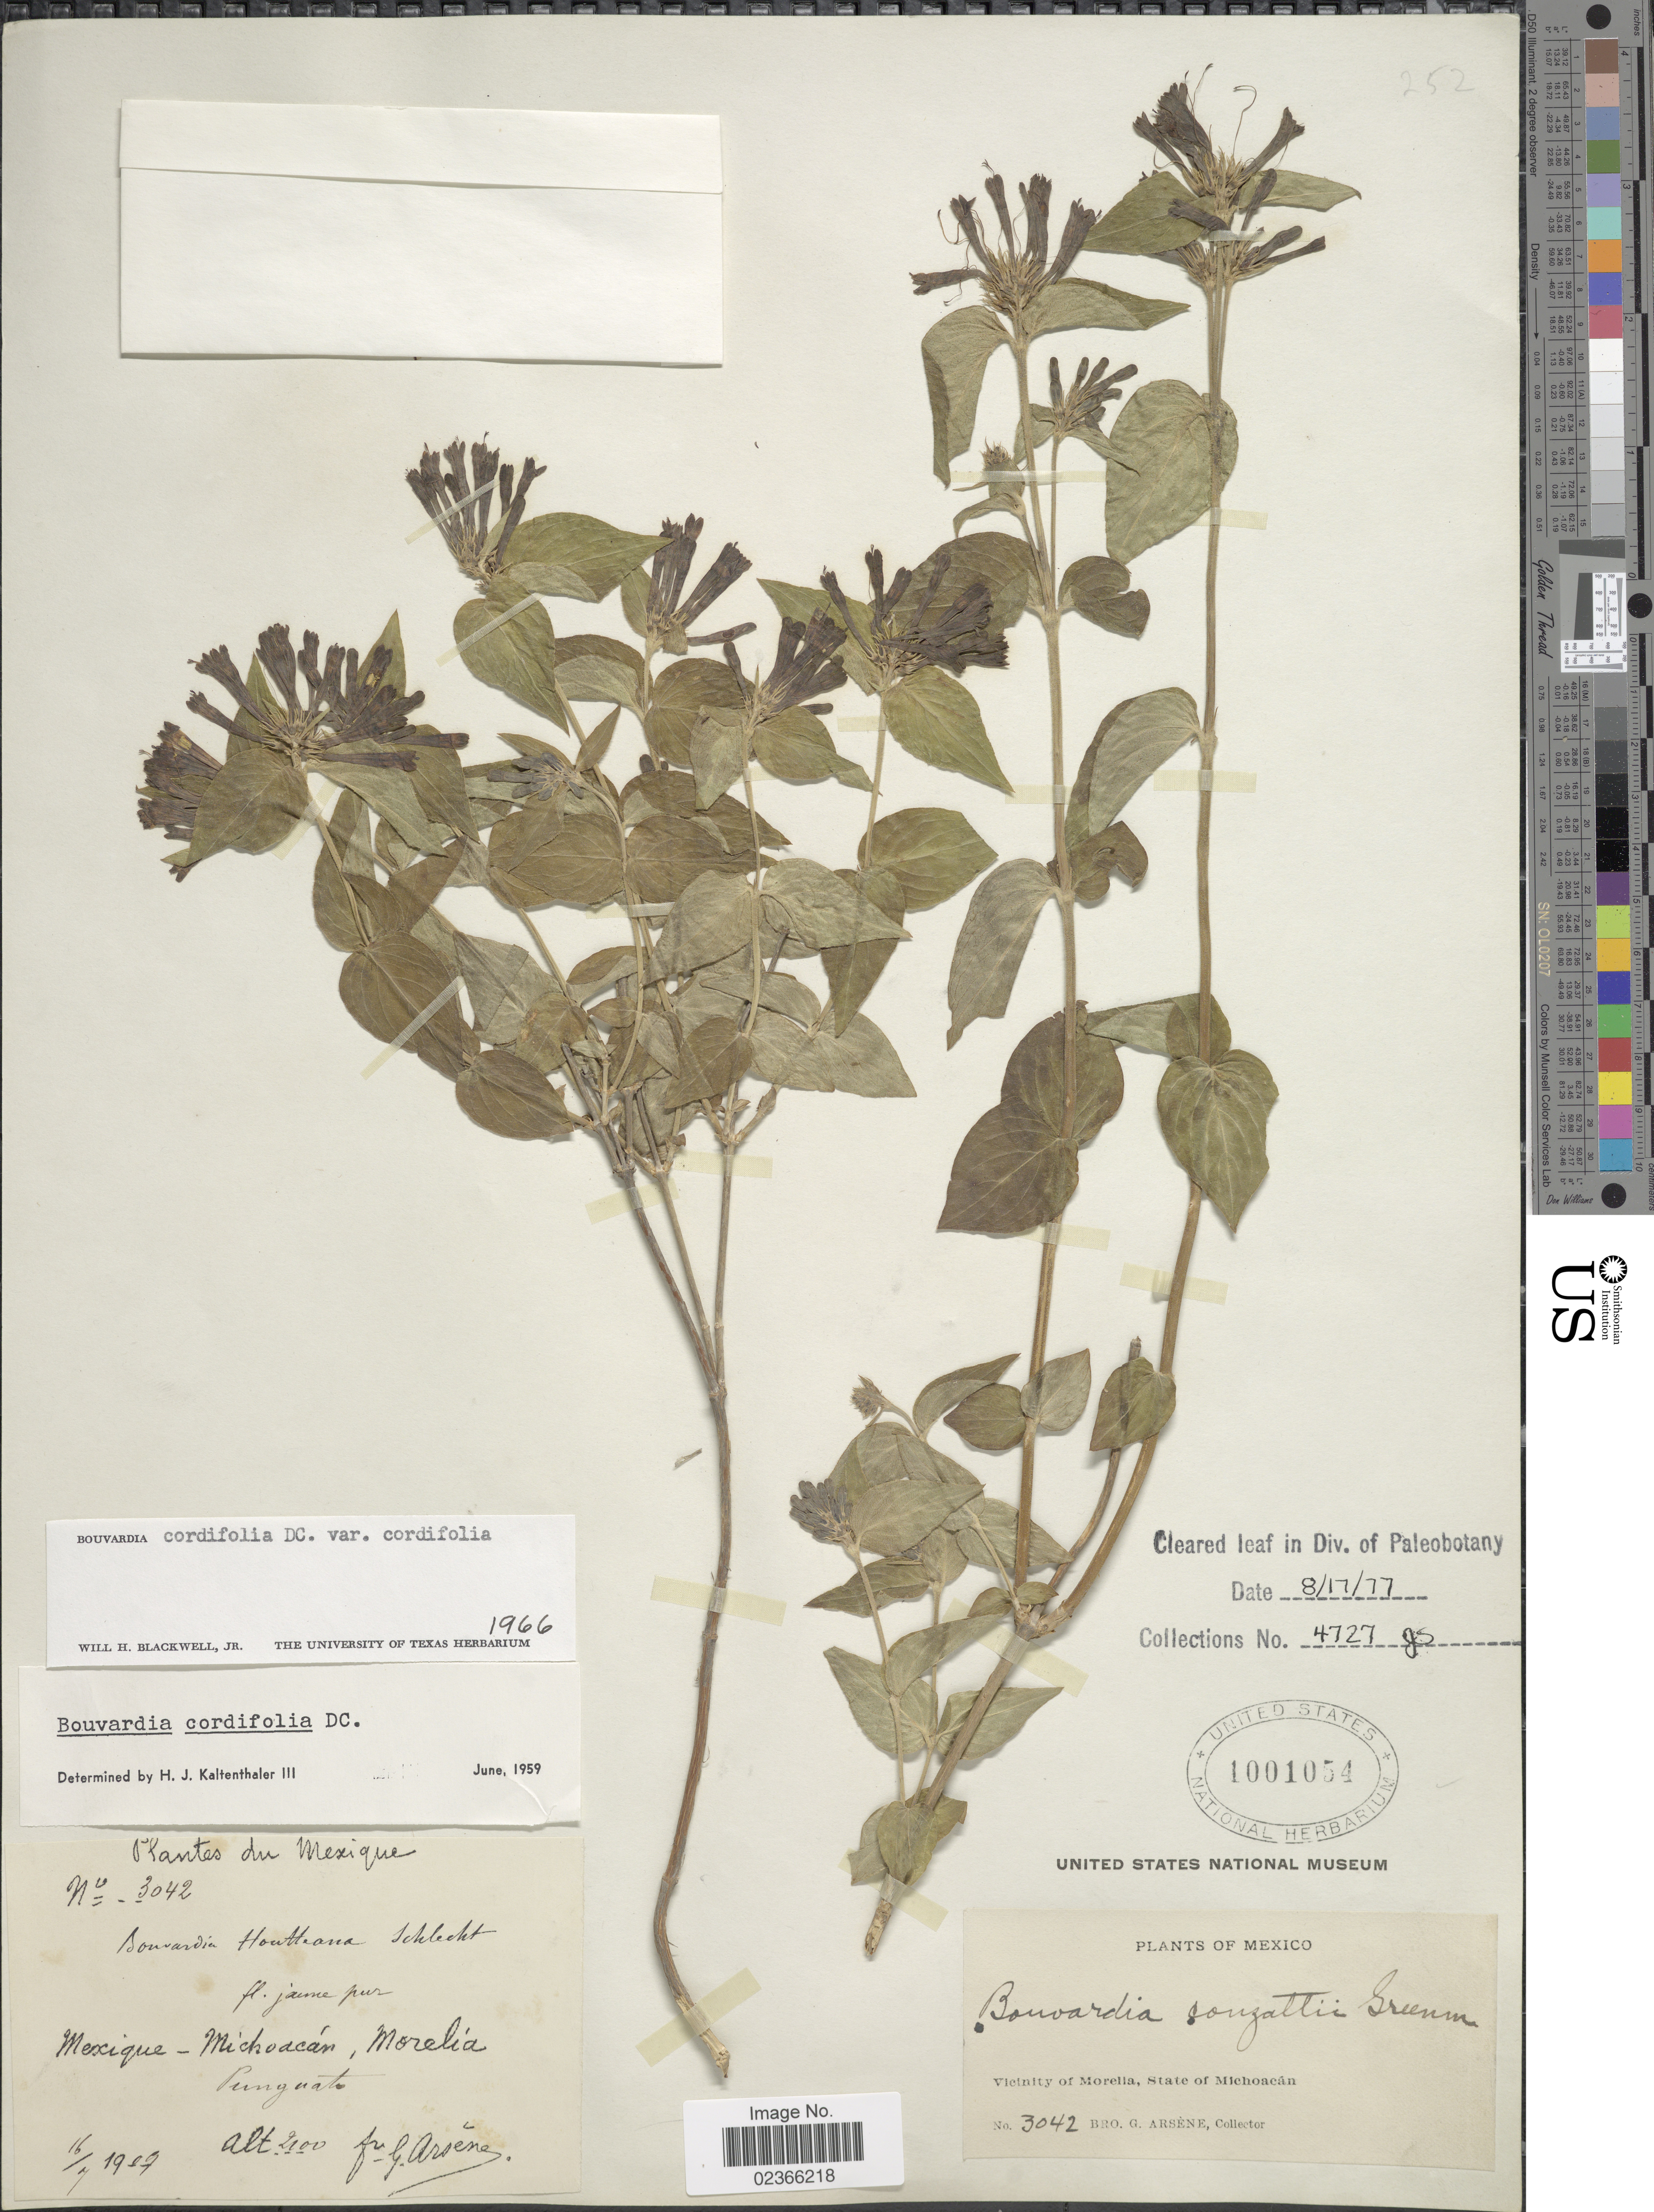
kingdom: Plantae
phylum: Tracheophyta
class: Magnoliopsida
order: Gentianales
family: Rubiaceae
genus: Bouvardia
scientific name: Bouvardia cordifolia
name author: DC.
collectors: Bro. G. Arsène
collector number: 3042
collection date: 1937-07-16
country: Mexico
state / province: Michoacán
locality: Mexico. Vicinity of Morelia, State of Michoacan.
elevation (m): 2100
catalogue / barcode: US 1001054